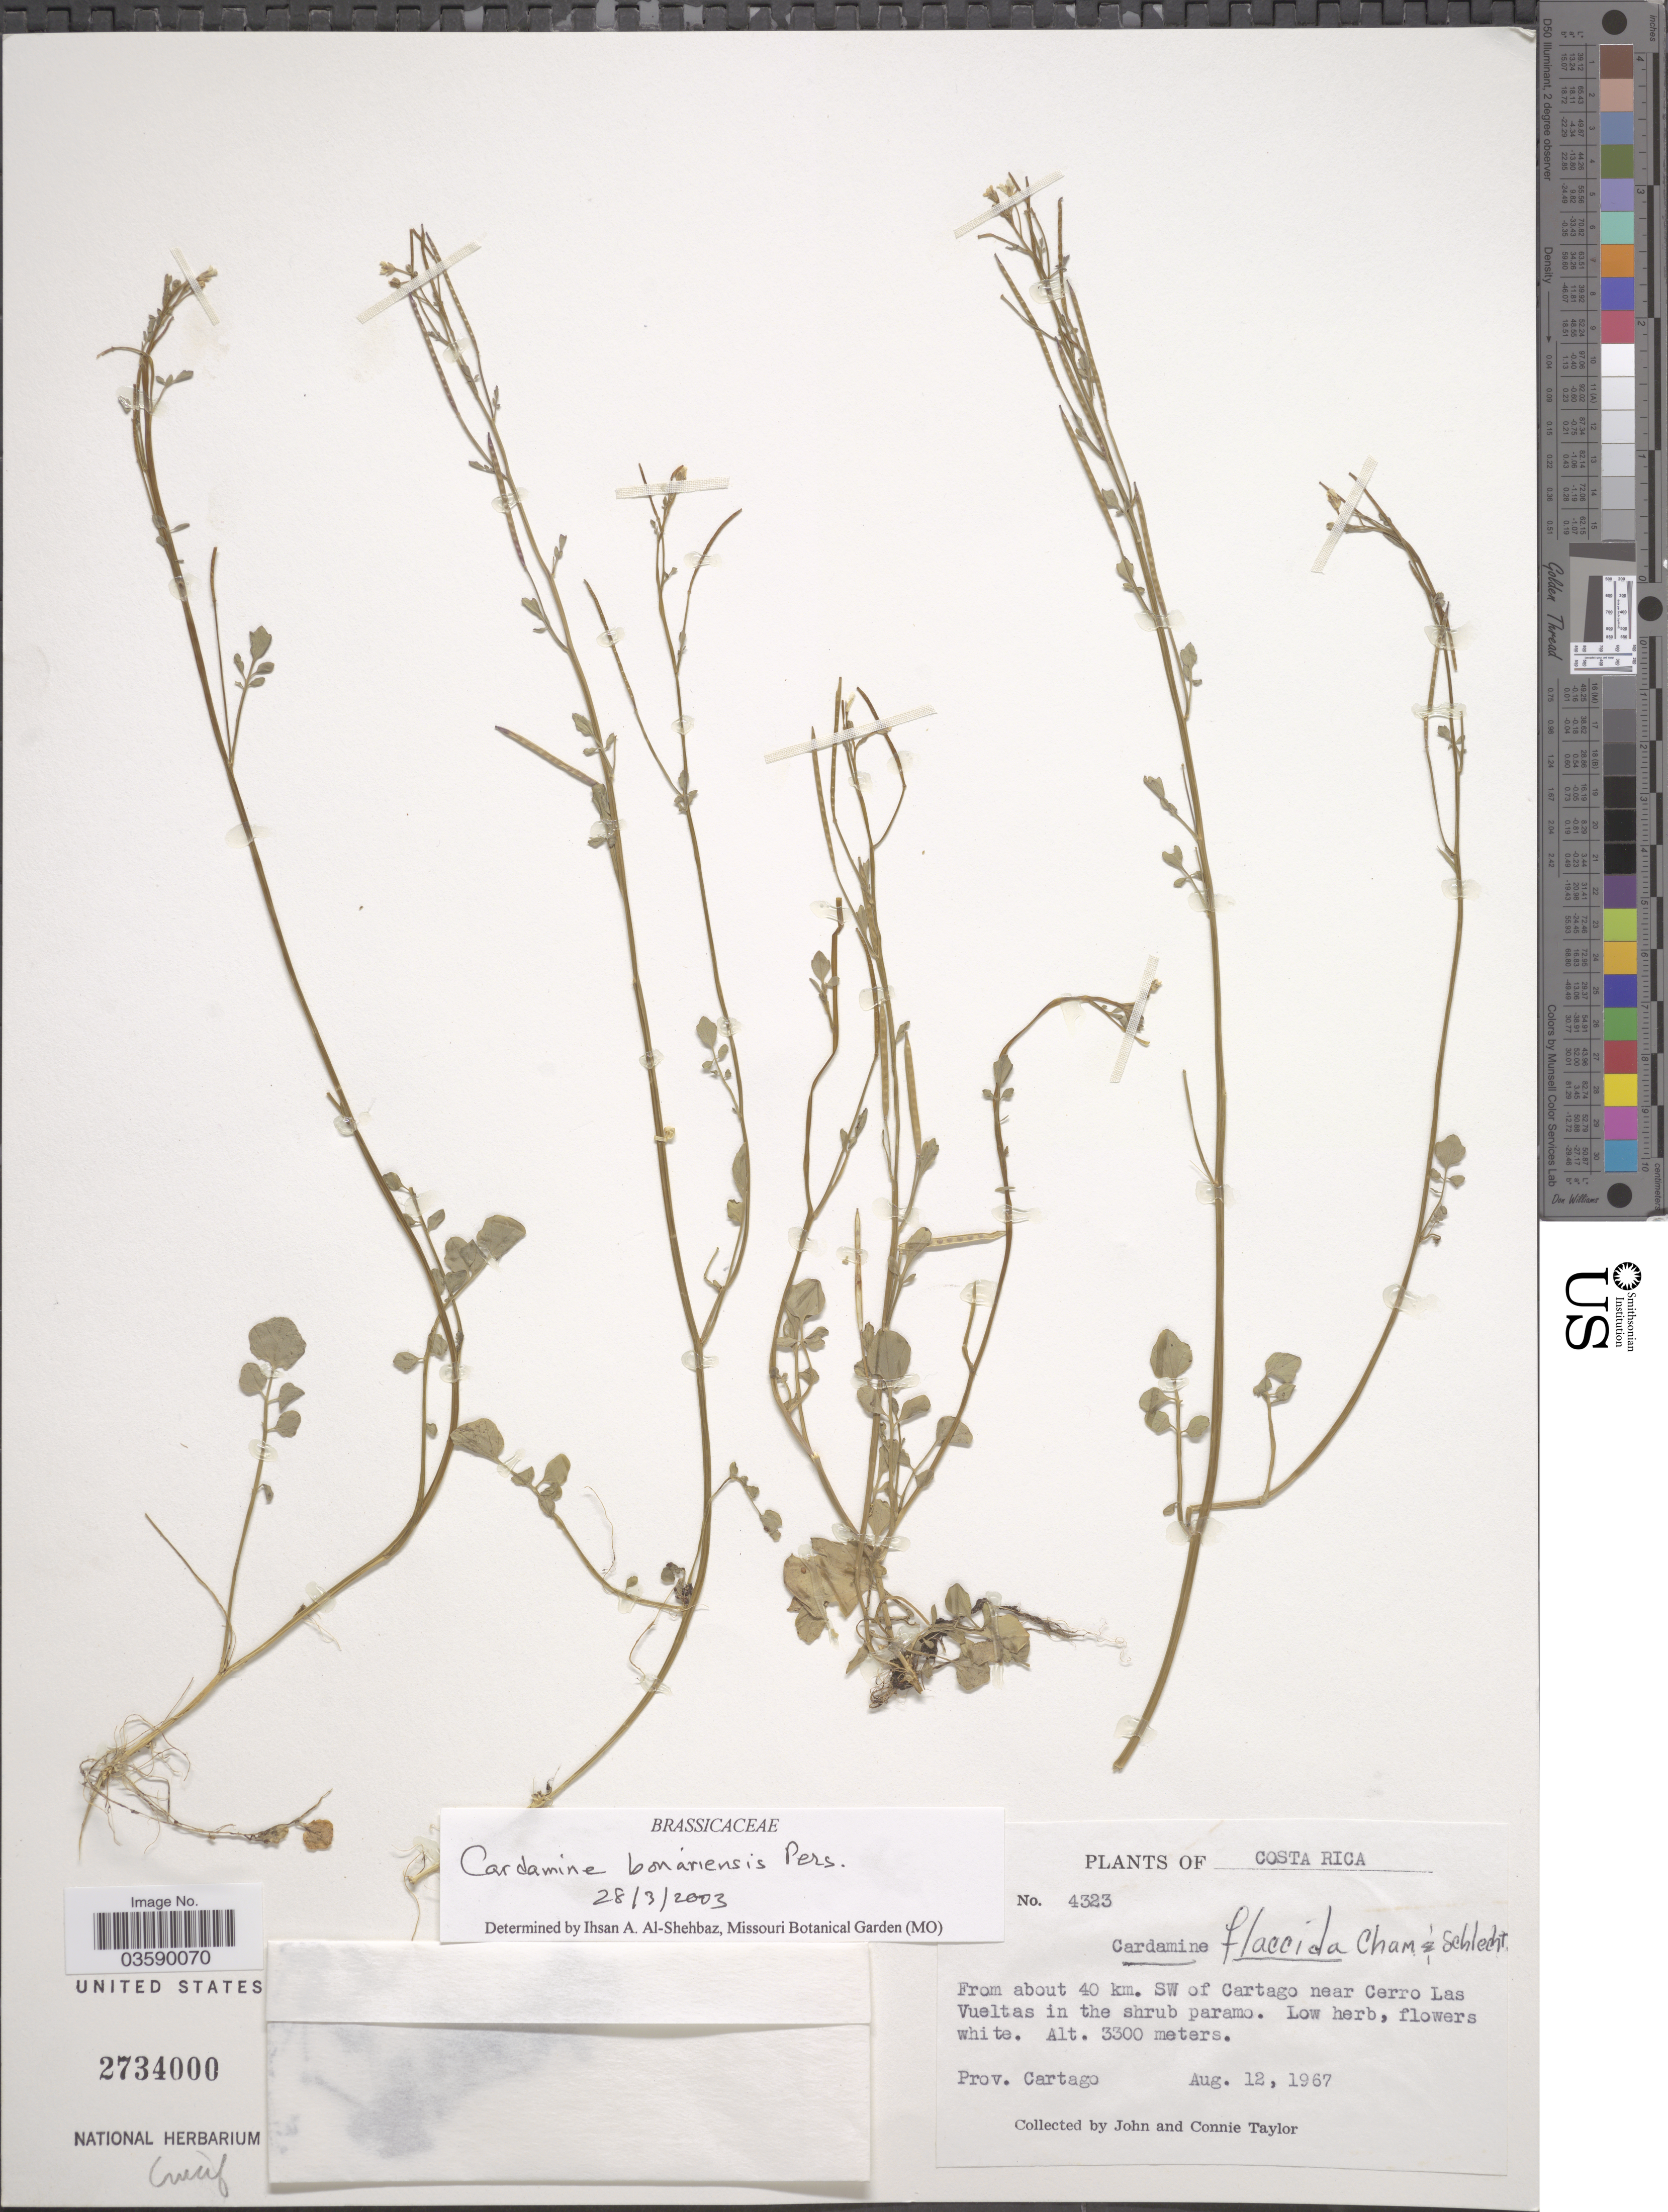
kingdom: Plantae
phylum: Tracheophyta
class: Magnoliopsida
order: Brassicales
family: Brassicaceae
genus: Cardamine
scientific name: Cardamine bonariensis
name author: Pers.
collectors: J. Taylor & C. Taylor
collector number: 4323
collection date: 1967-08-12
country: Costa Rica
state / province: Cartago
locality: From about 40 km. SW of Cartago near Cerro Las Vueltas in the shrub paramo.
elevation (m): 3300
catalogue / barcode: US 2734000